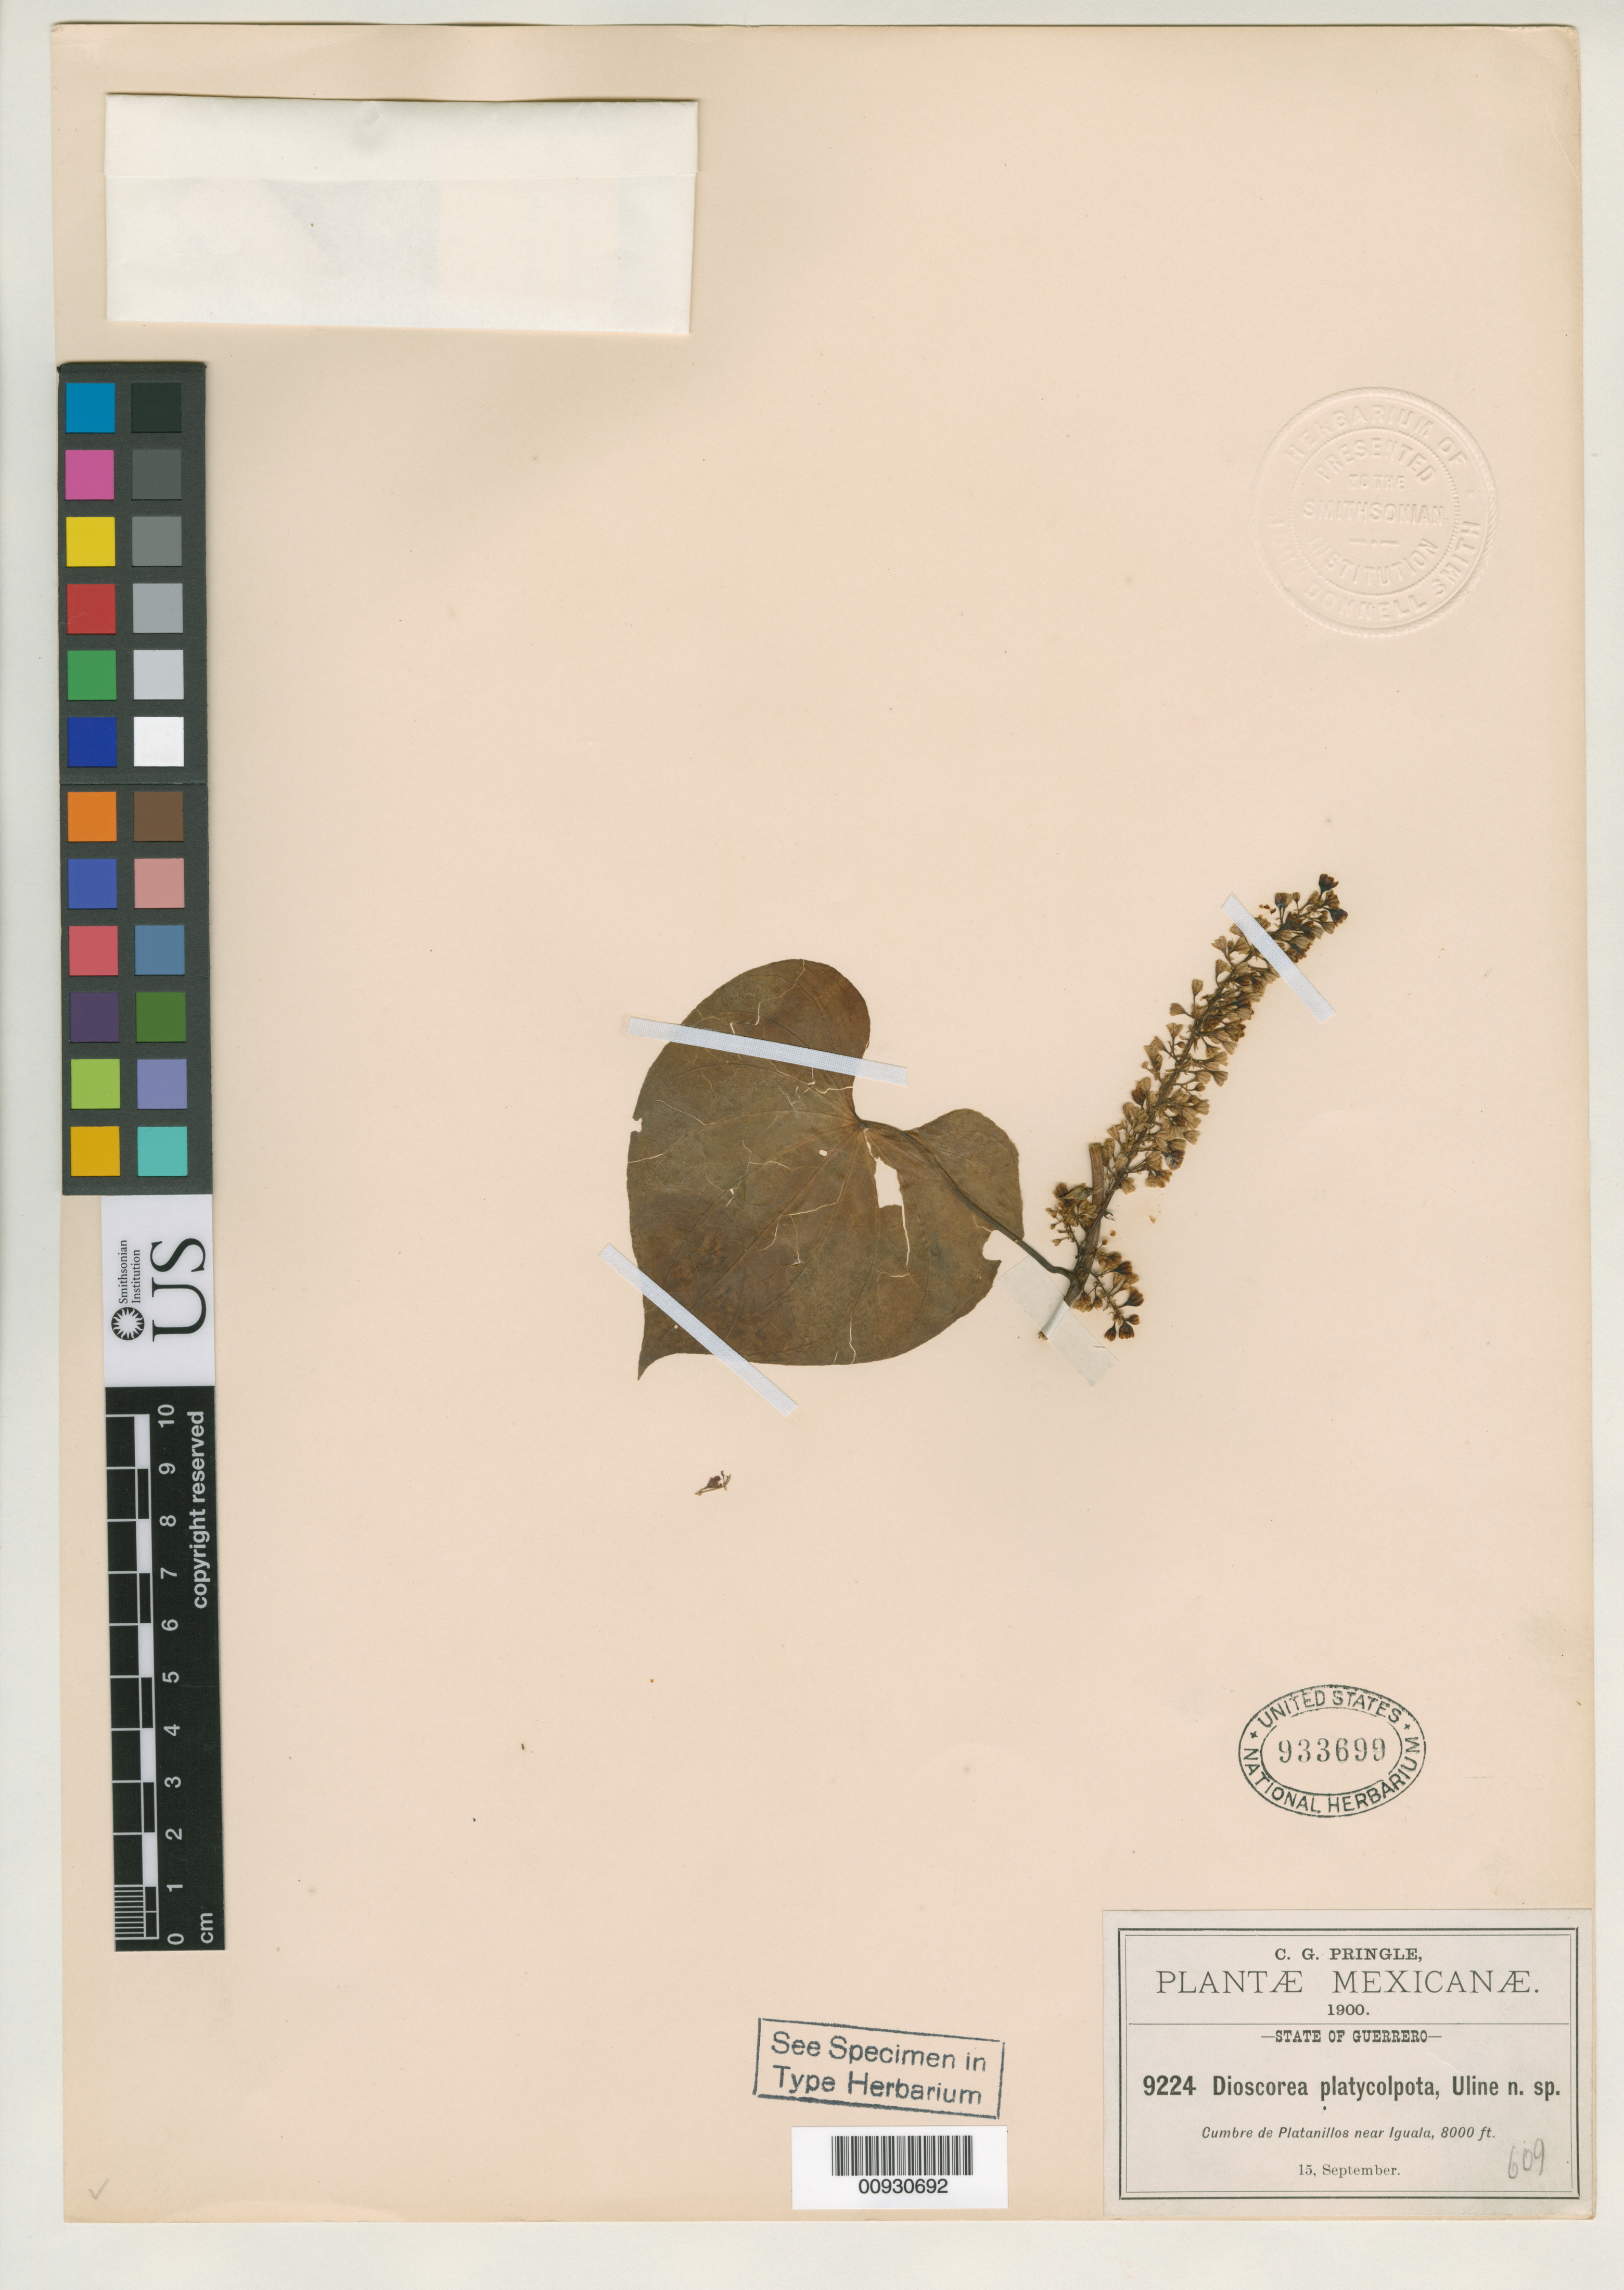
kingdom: Plantae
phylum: Tracheophyta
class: Liliopsida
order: Dioscoreales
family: Dioscoreaceae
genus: Dioscorea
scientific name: Dioscorea platycolpota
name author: Uline ex B.L. Rob.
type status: Isotype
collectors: C. G. Pringle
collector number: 9224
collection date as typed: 15 Sep 1900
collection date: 1900-09-15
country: Mexico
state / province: Guerrero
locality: Near Iguala.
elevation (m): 2438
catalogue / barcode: US 933699